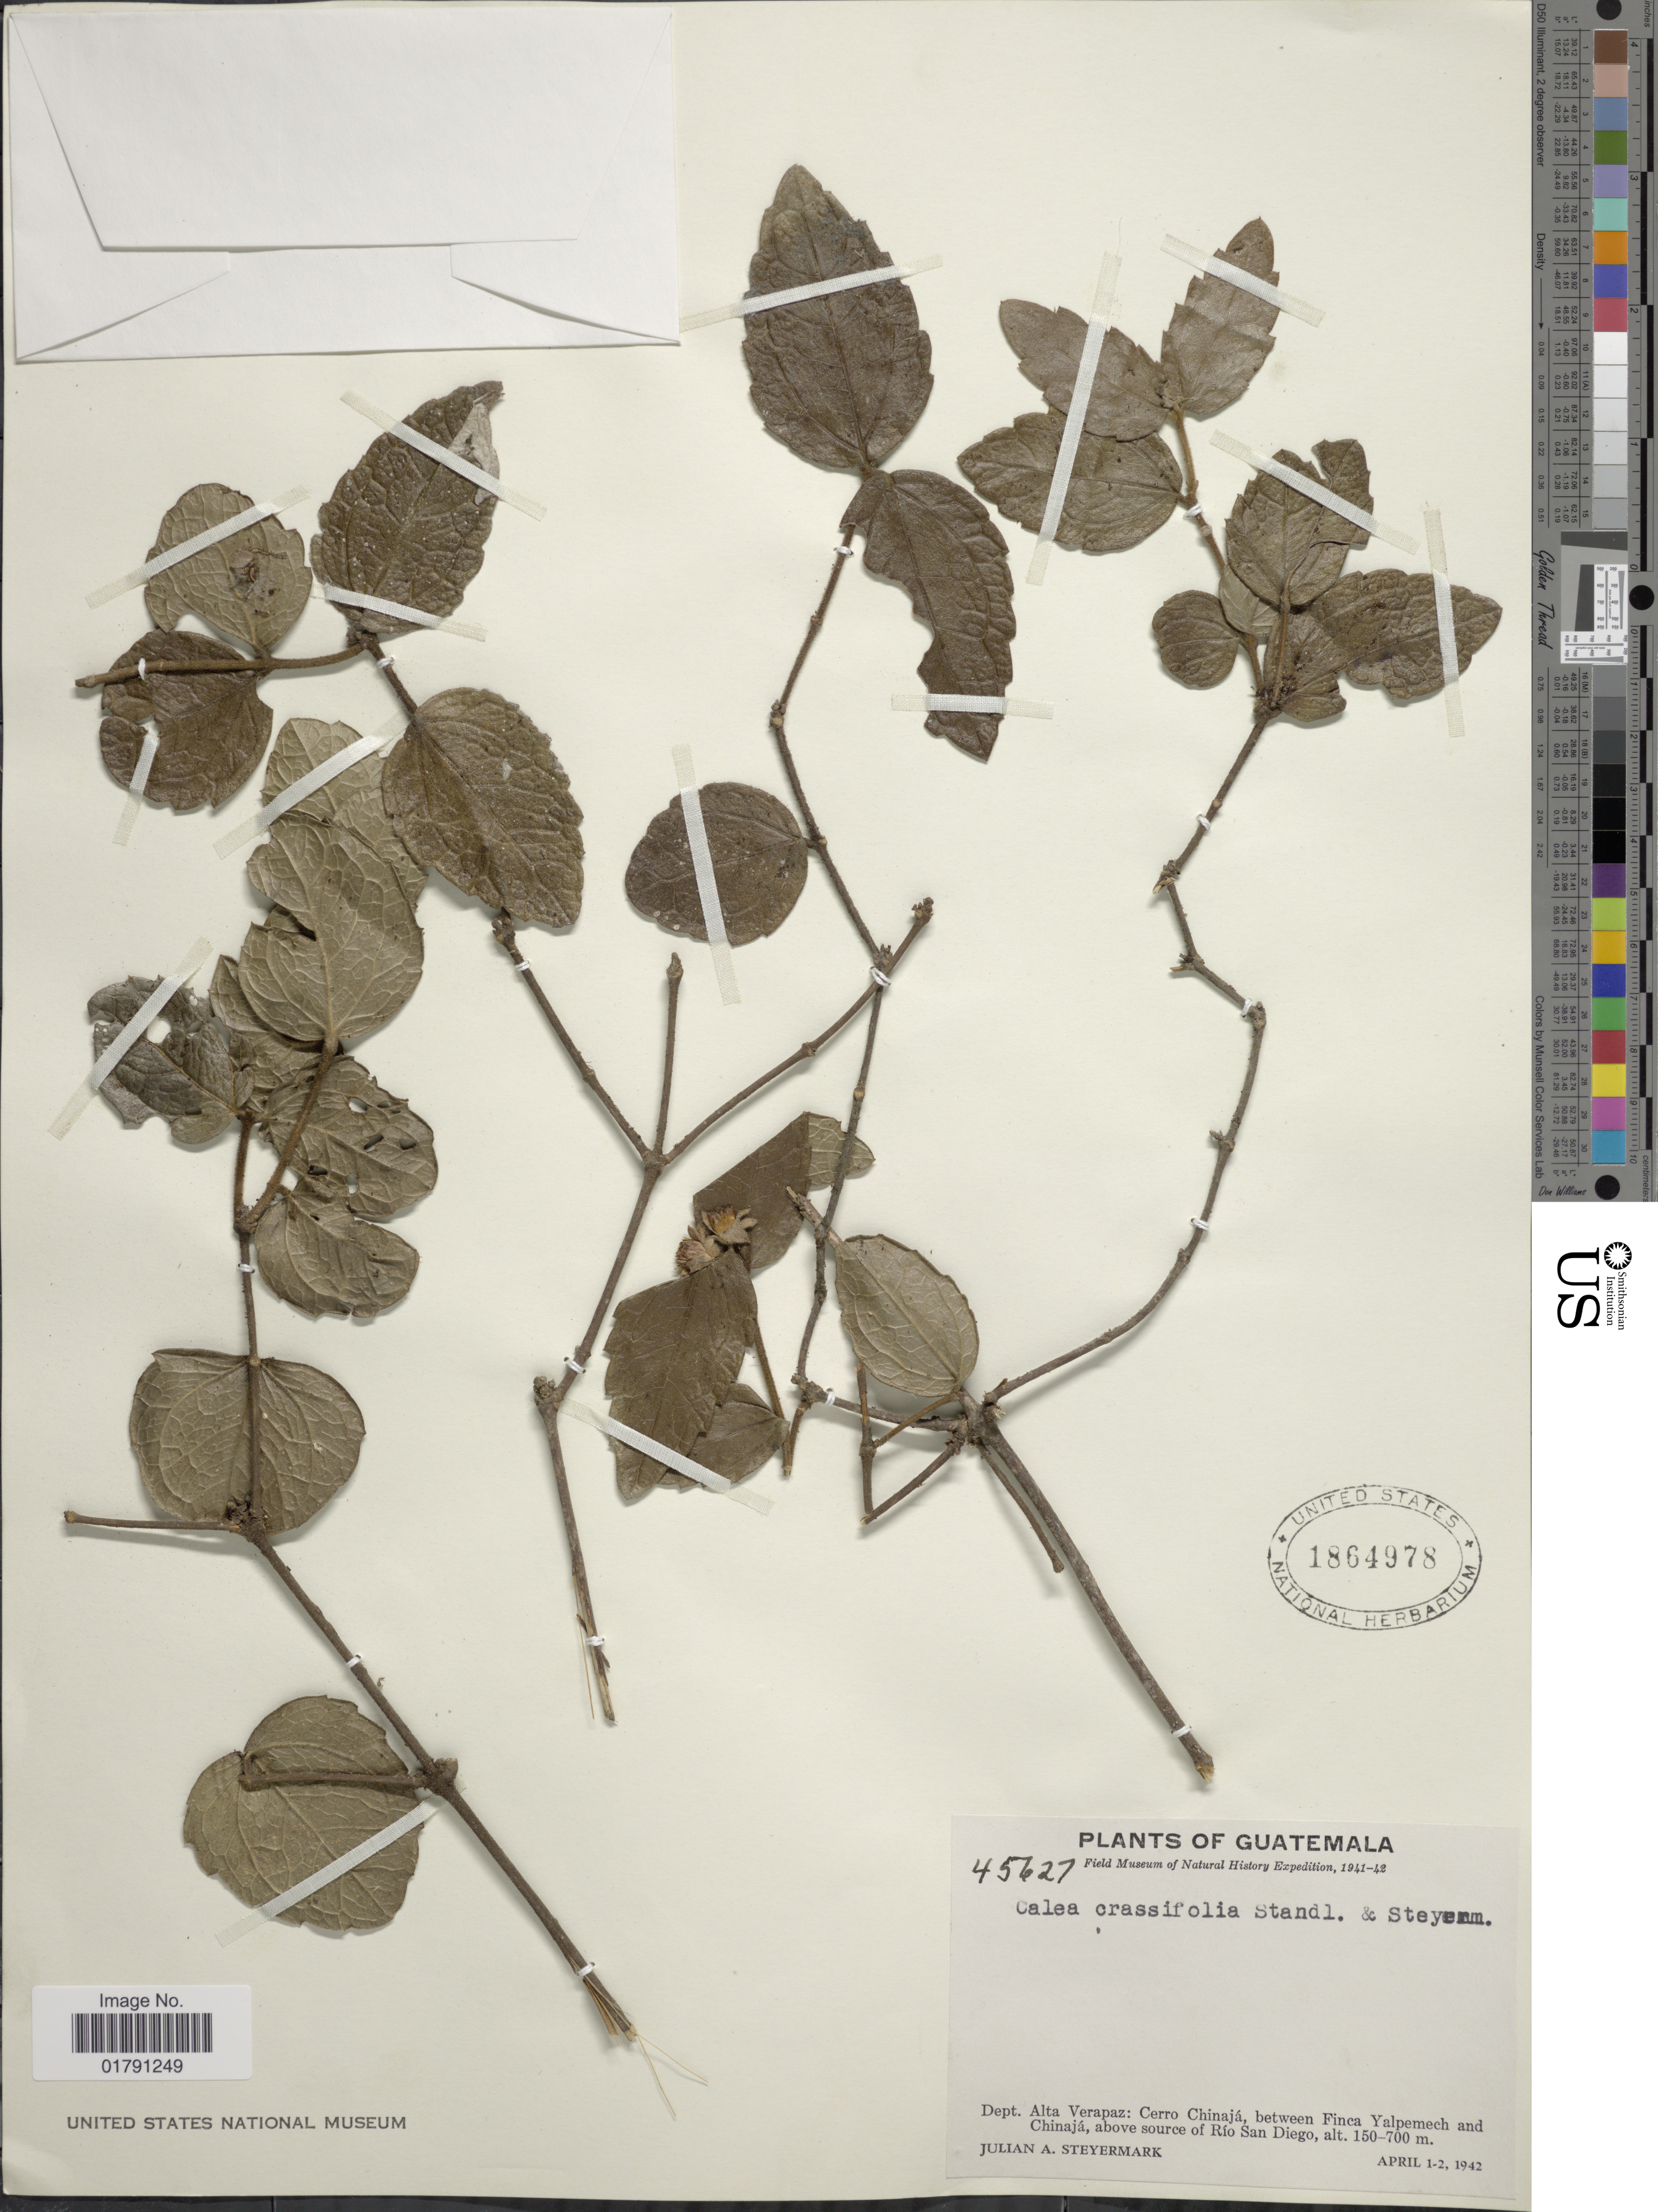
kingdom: Plantae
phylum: Tracheophyta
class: Magnoliopsida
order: Asterales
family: Asteraceae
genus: Calea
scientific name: Calea crassifolia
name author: Standl. & Steyerm.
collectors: J. Steyermark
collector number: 45627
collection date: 1942-04-01/1942-04-02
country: Guatemala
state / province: Alta Verapaz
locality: Cerro Chinaja, between Finca Yalpemech and Chinaja, above source of Rio San Diego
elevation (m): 150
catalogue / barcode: US 1864978